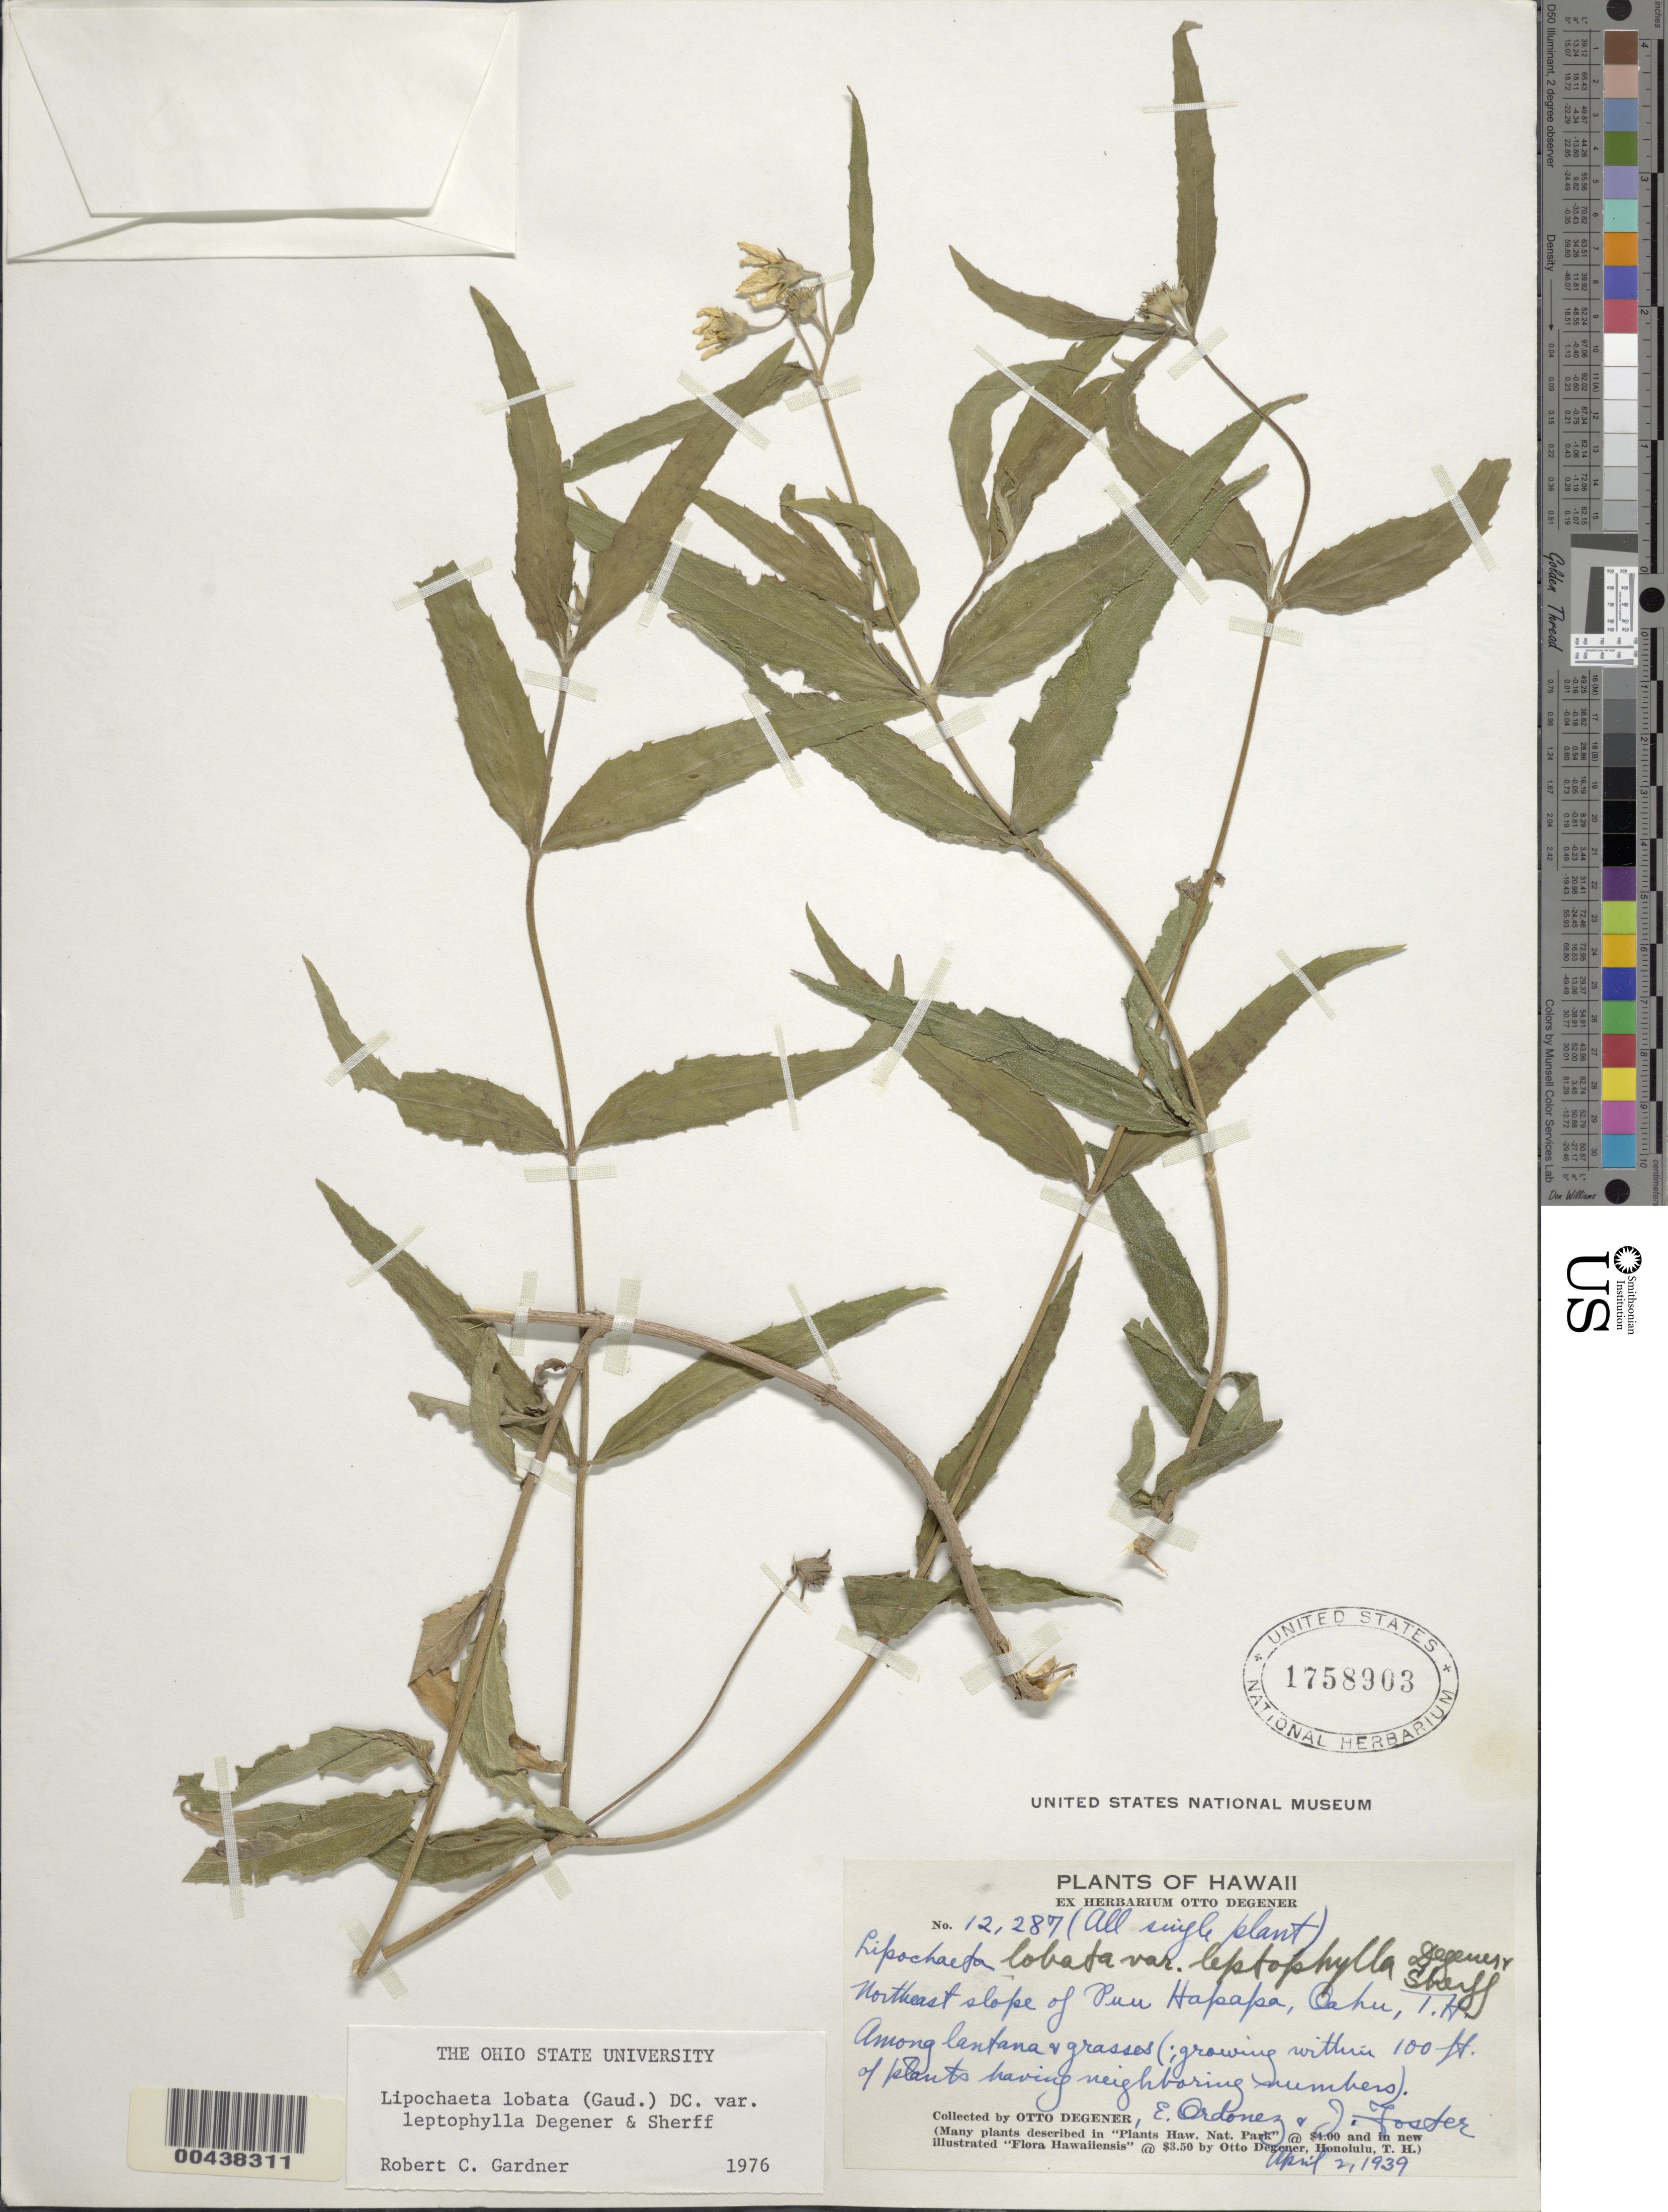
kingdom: Plantae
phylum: Tracheophyta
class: Magnoliopsida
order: Asterales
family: Asteraceae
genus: Lipochaeta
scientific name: Lipochaeta lobata var. leptophylla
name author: (O. Deg. & Sherff) W.L. Wagner & H. Rob.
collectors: O. Degener, E. Ordonez & J. Foster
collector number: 12287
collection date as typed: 2 Apr 1939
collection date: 1939-04-02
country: United States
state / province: Hawaii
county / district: Honolulu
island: Oahu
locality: NE slope of Puu Hapapa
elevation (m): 30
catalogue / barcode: US 1758903